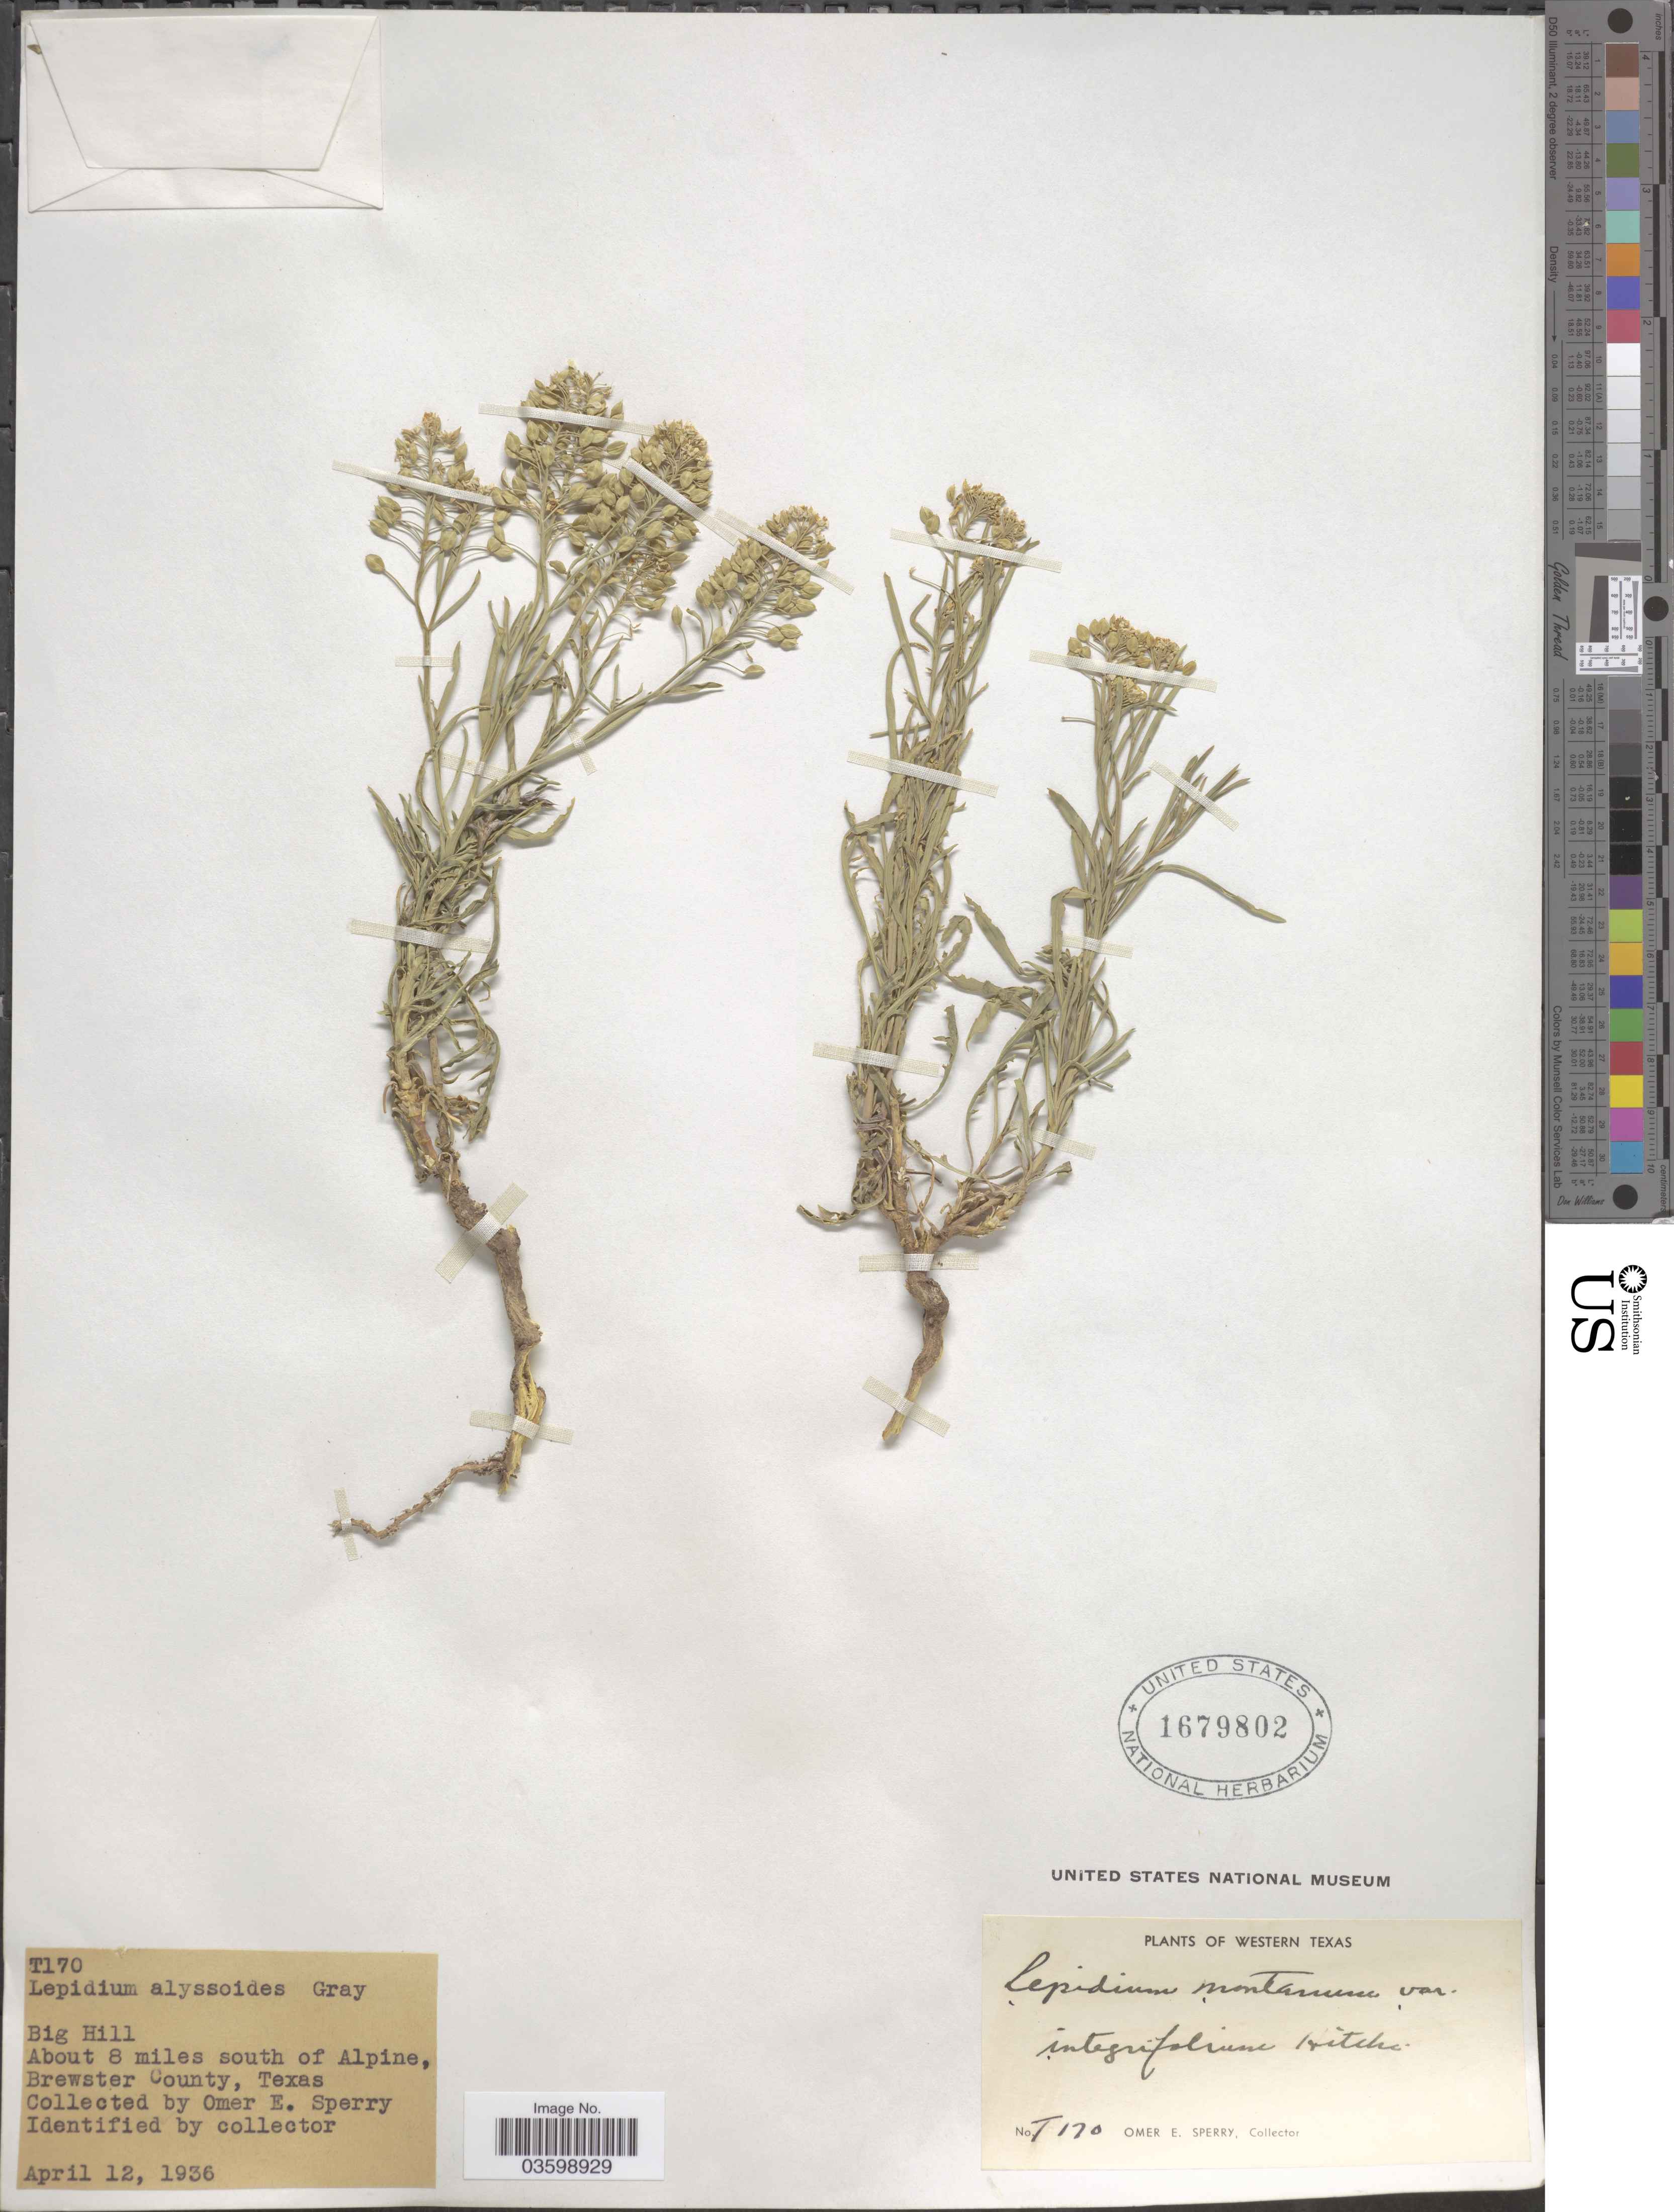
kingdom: Plantae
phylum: Tracheophyta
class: Magnoliopsida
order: Brassicales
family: Brassicaceae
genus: Lepidium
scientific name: Lepidium montanum var. integrifolium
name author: C.L. Hitchc.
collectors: O. E. Sperry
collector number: T170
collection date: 1936-04-12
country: United States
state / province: Texas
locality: Big Hill. About 8 miles south of Alpine, Brewster County, Western Texas.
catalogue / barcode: US 1679802